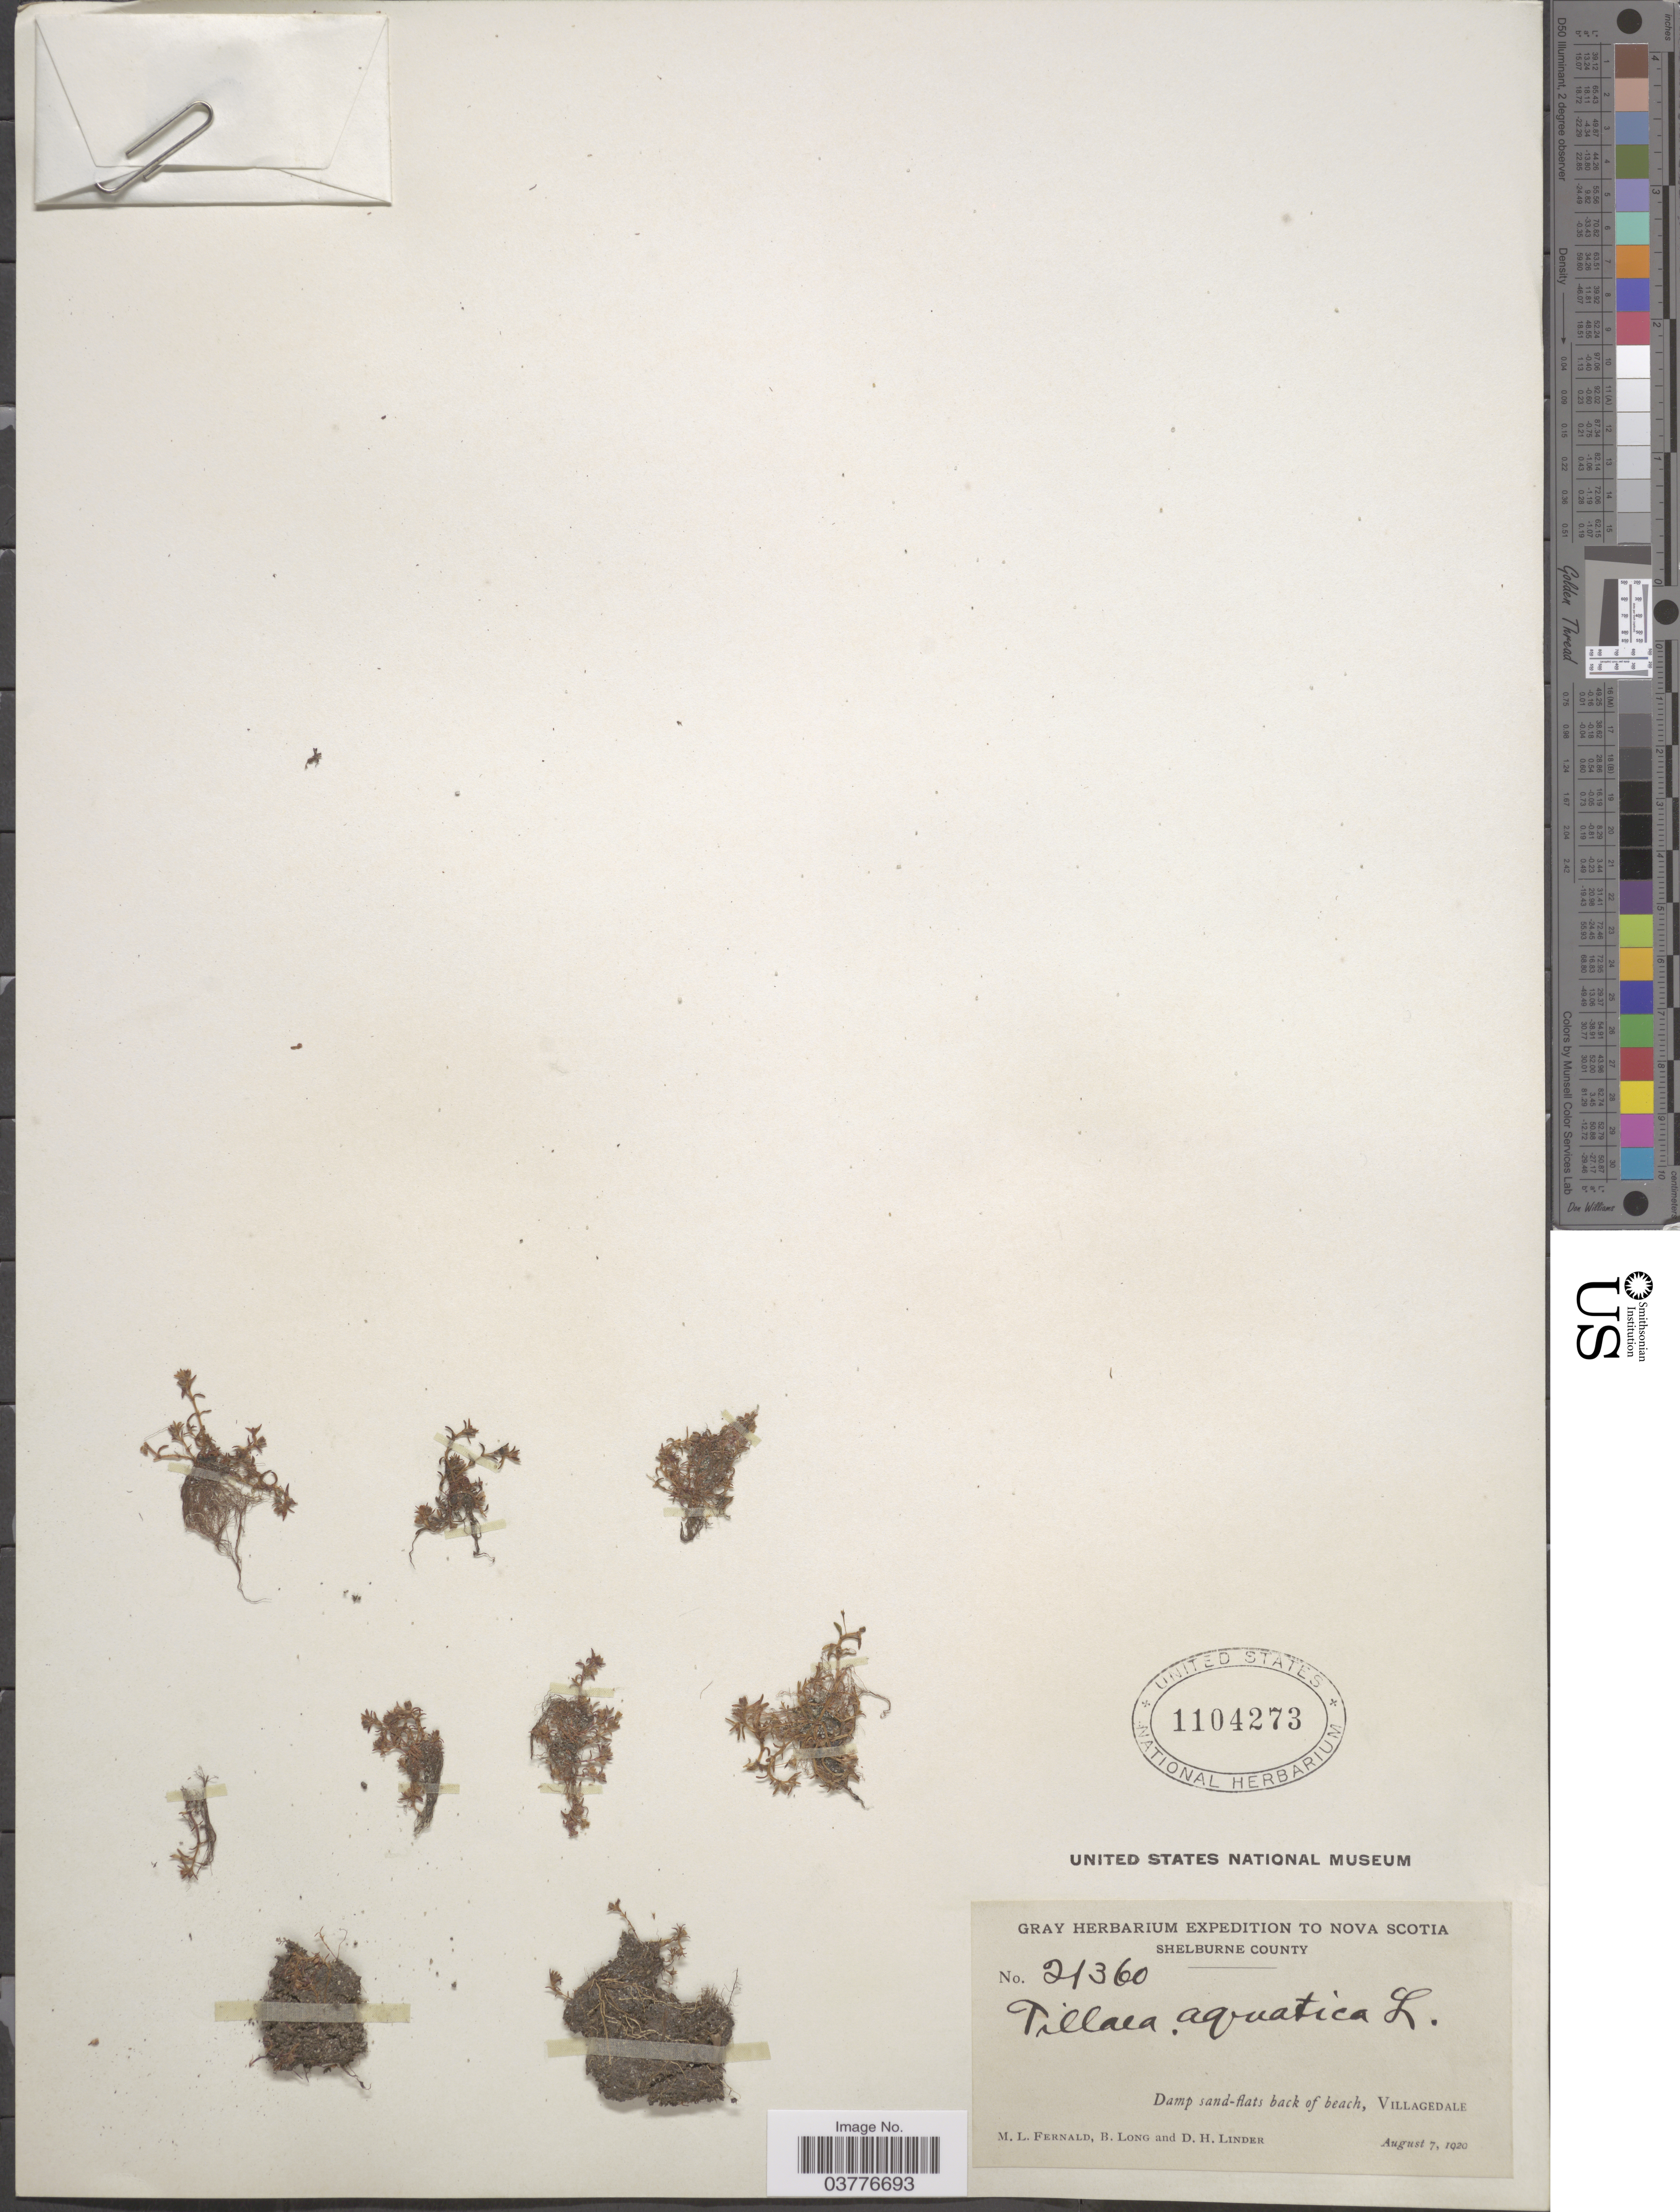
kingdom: Plantae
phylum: Tracheophyta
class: Magnoliopsida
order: Saxifragales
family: Crassulaceae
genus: Crassula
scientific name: Crassula aquatica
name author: (L.) Schönland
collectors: M. L. Fernald, B. Long & D. Linder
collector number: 21360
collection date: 1920-08-07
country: Canada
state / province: Nova Scotia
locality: Shelburne County. Villagedale.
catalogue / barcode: US 1104273